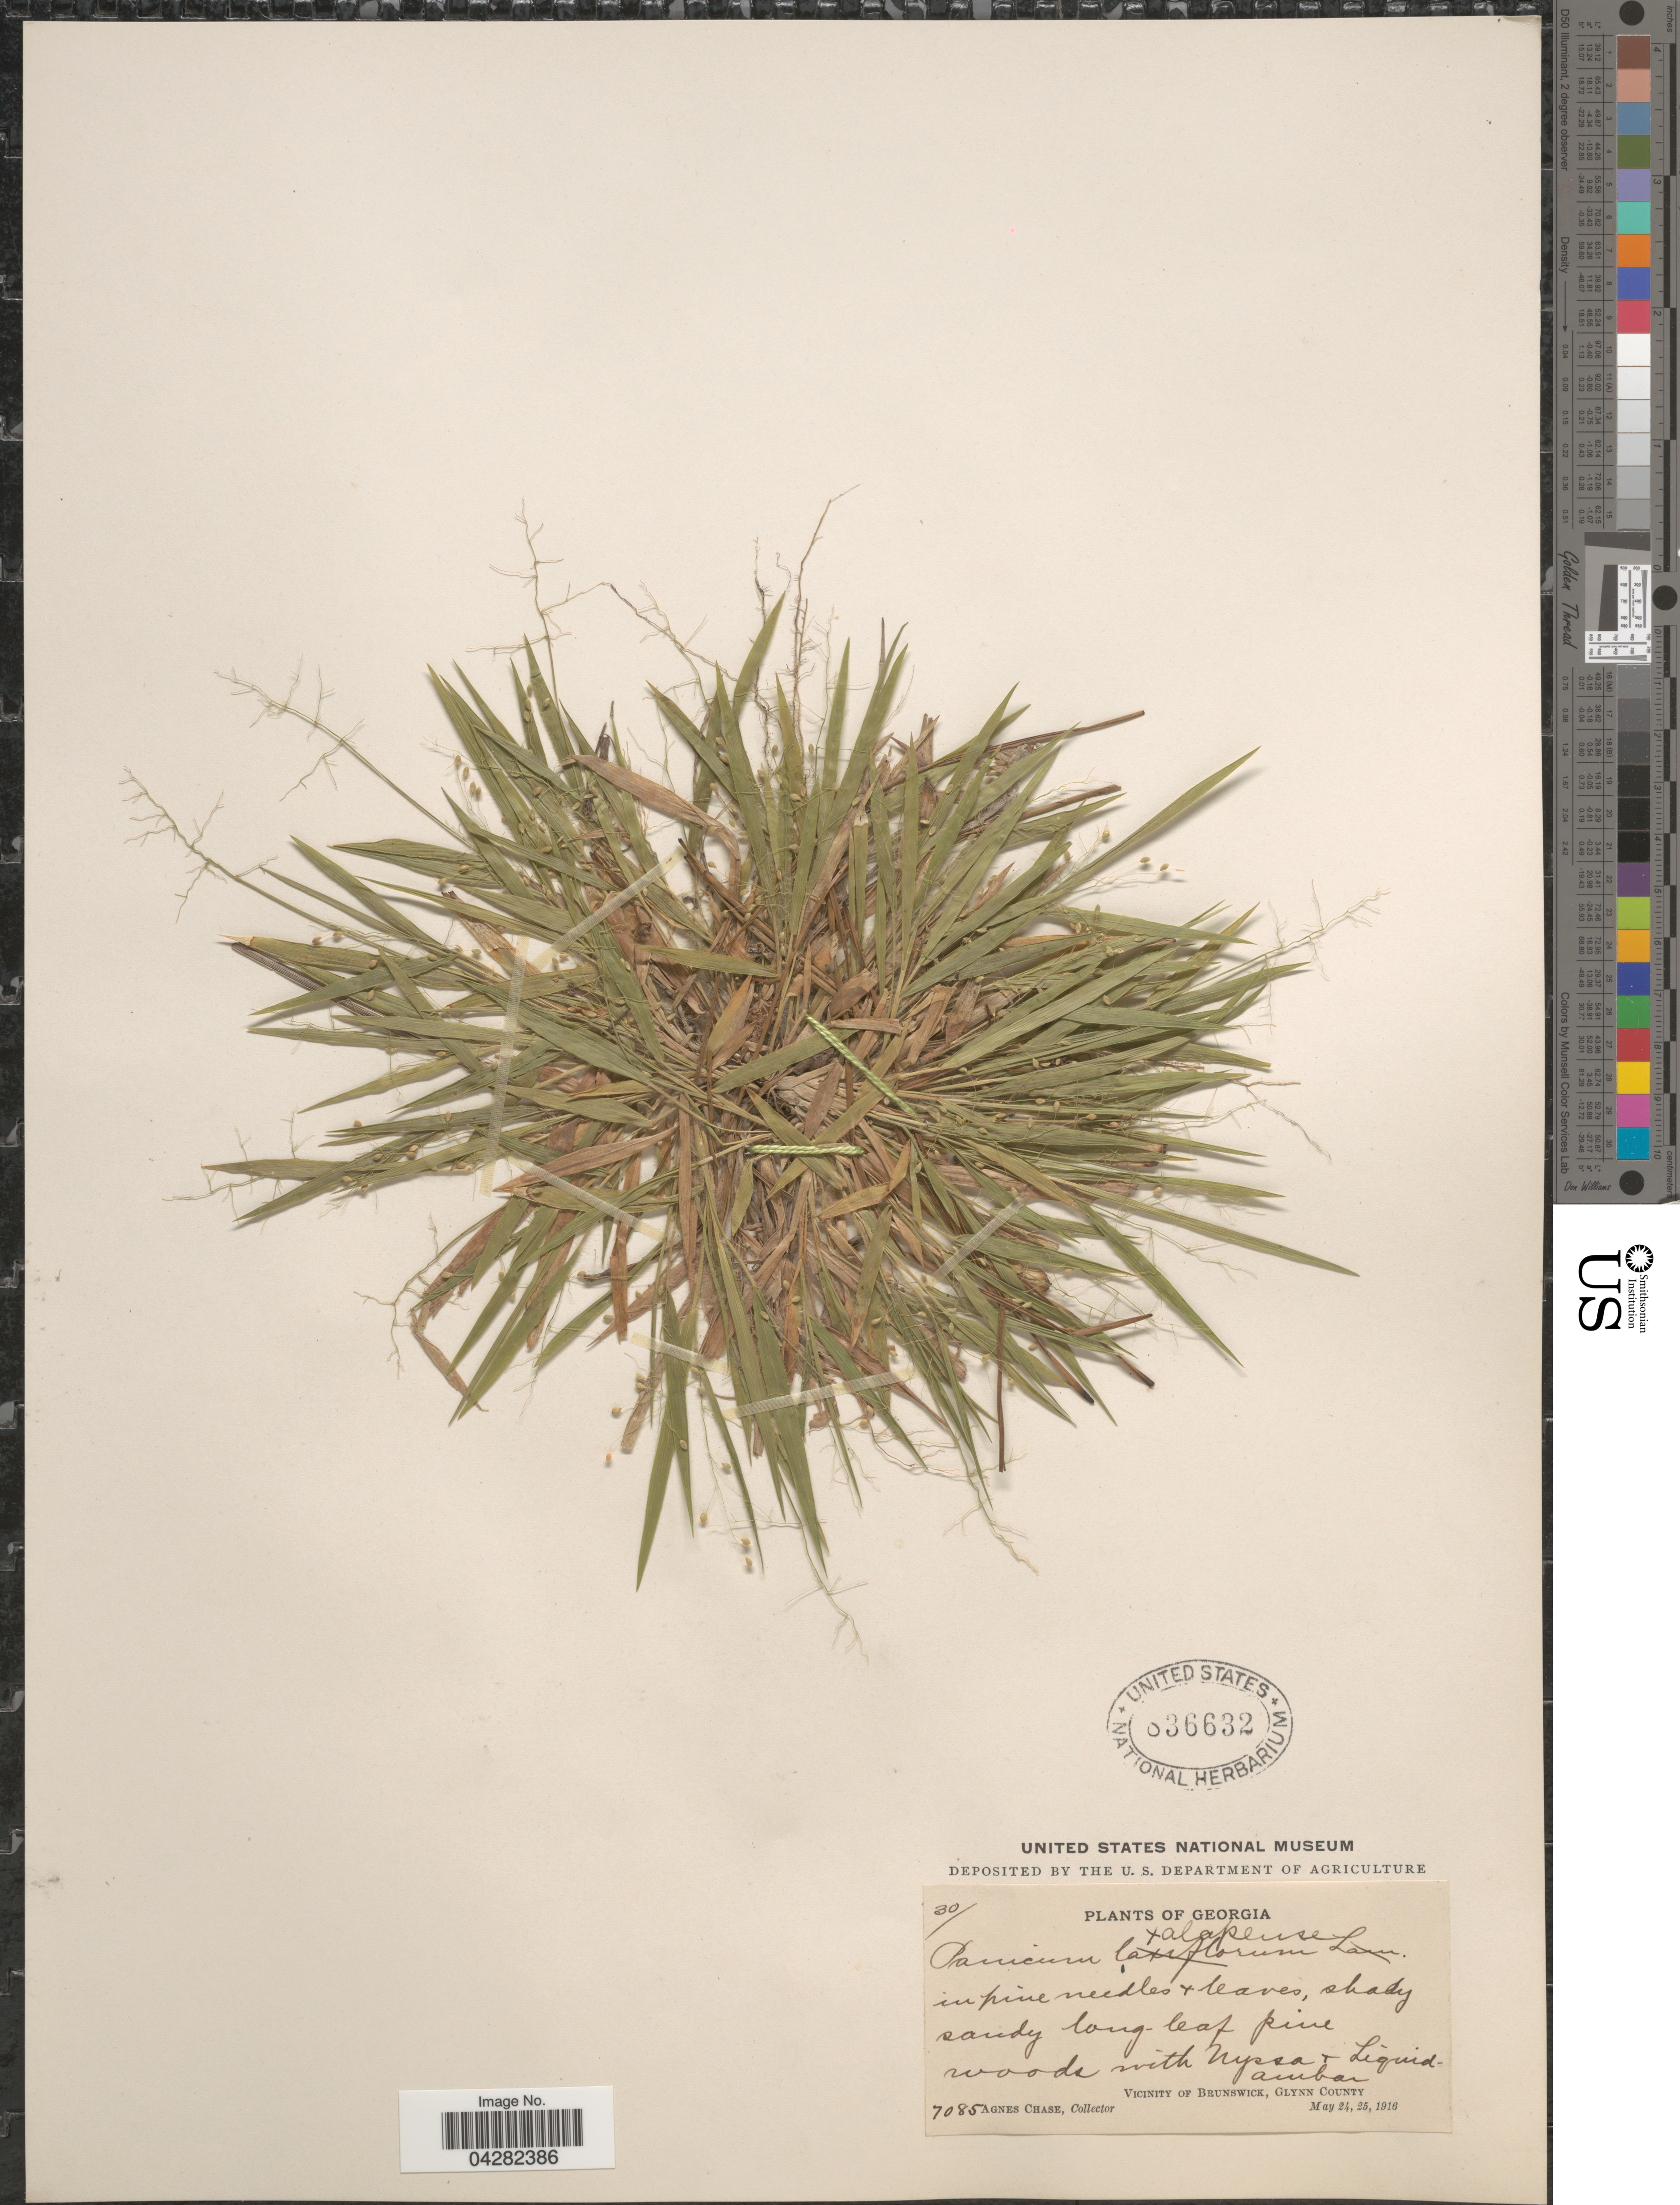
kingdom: Plantae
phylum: Tracheophyta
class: Liliopsida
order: Poales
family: Poaceae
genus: Dichanthelium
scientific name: Dichanthelium laxiflorum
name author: (Lam.) Gould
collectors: A. Chase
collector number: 7085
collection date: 1916-05-21/1916-05-25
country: United States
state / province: Georgia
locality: Vicinity of Brunswick, Glynn County.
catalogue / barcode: US 836632